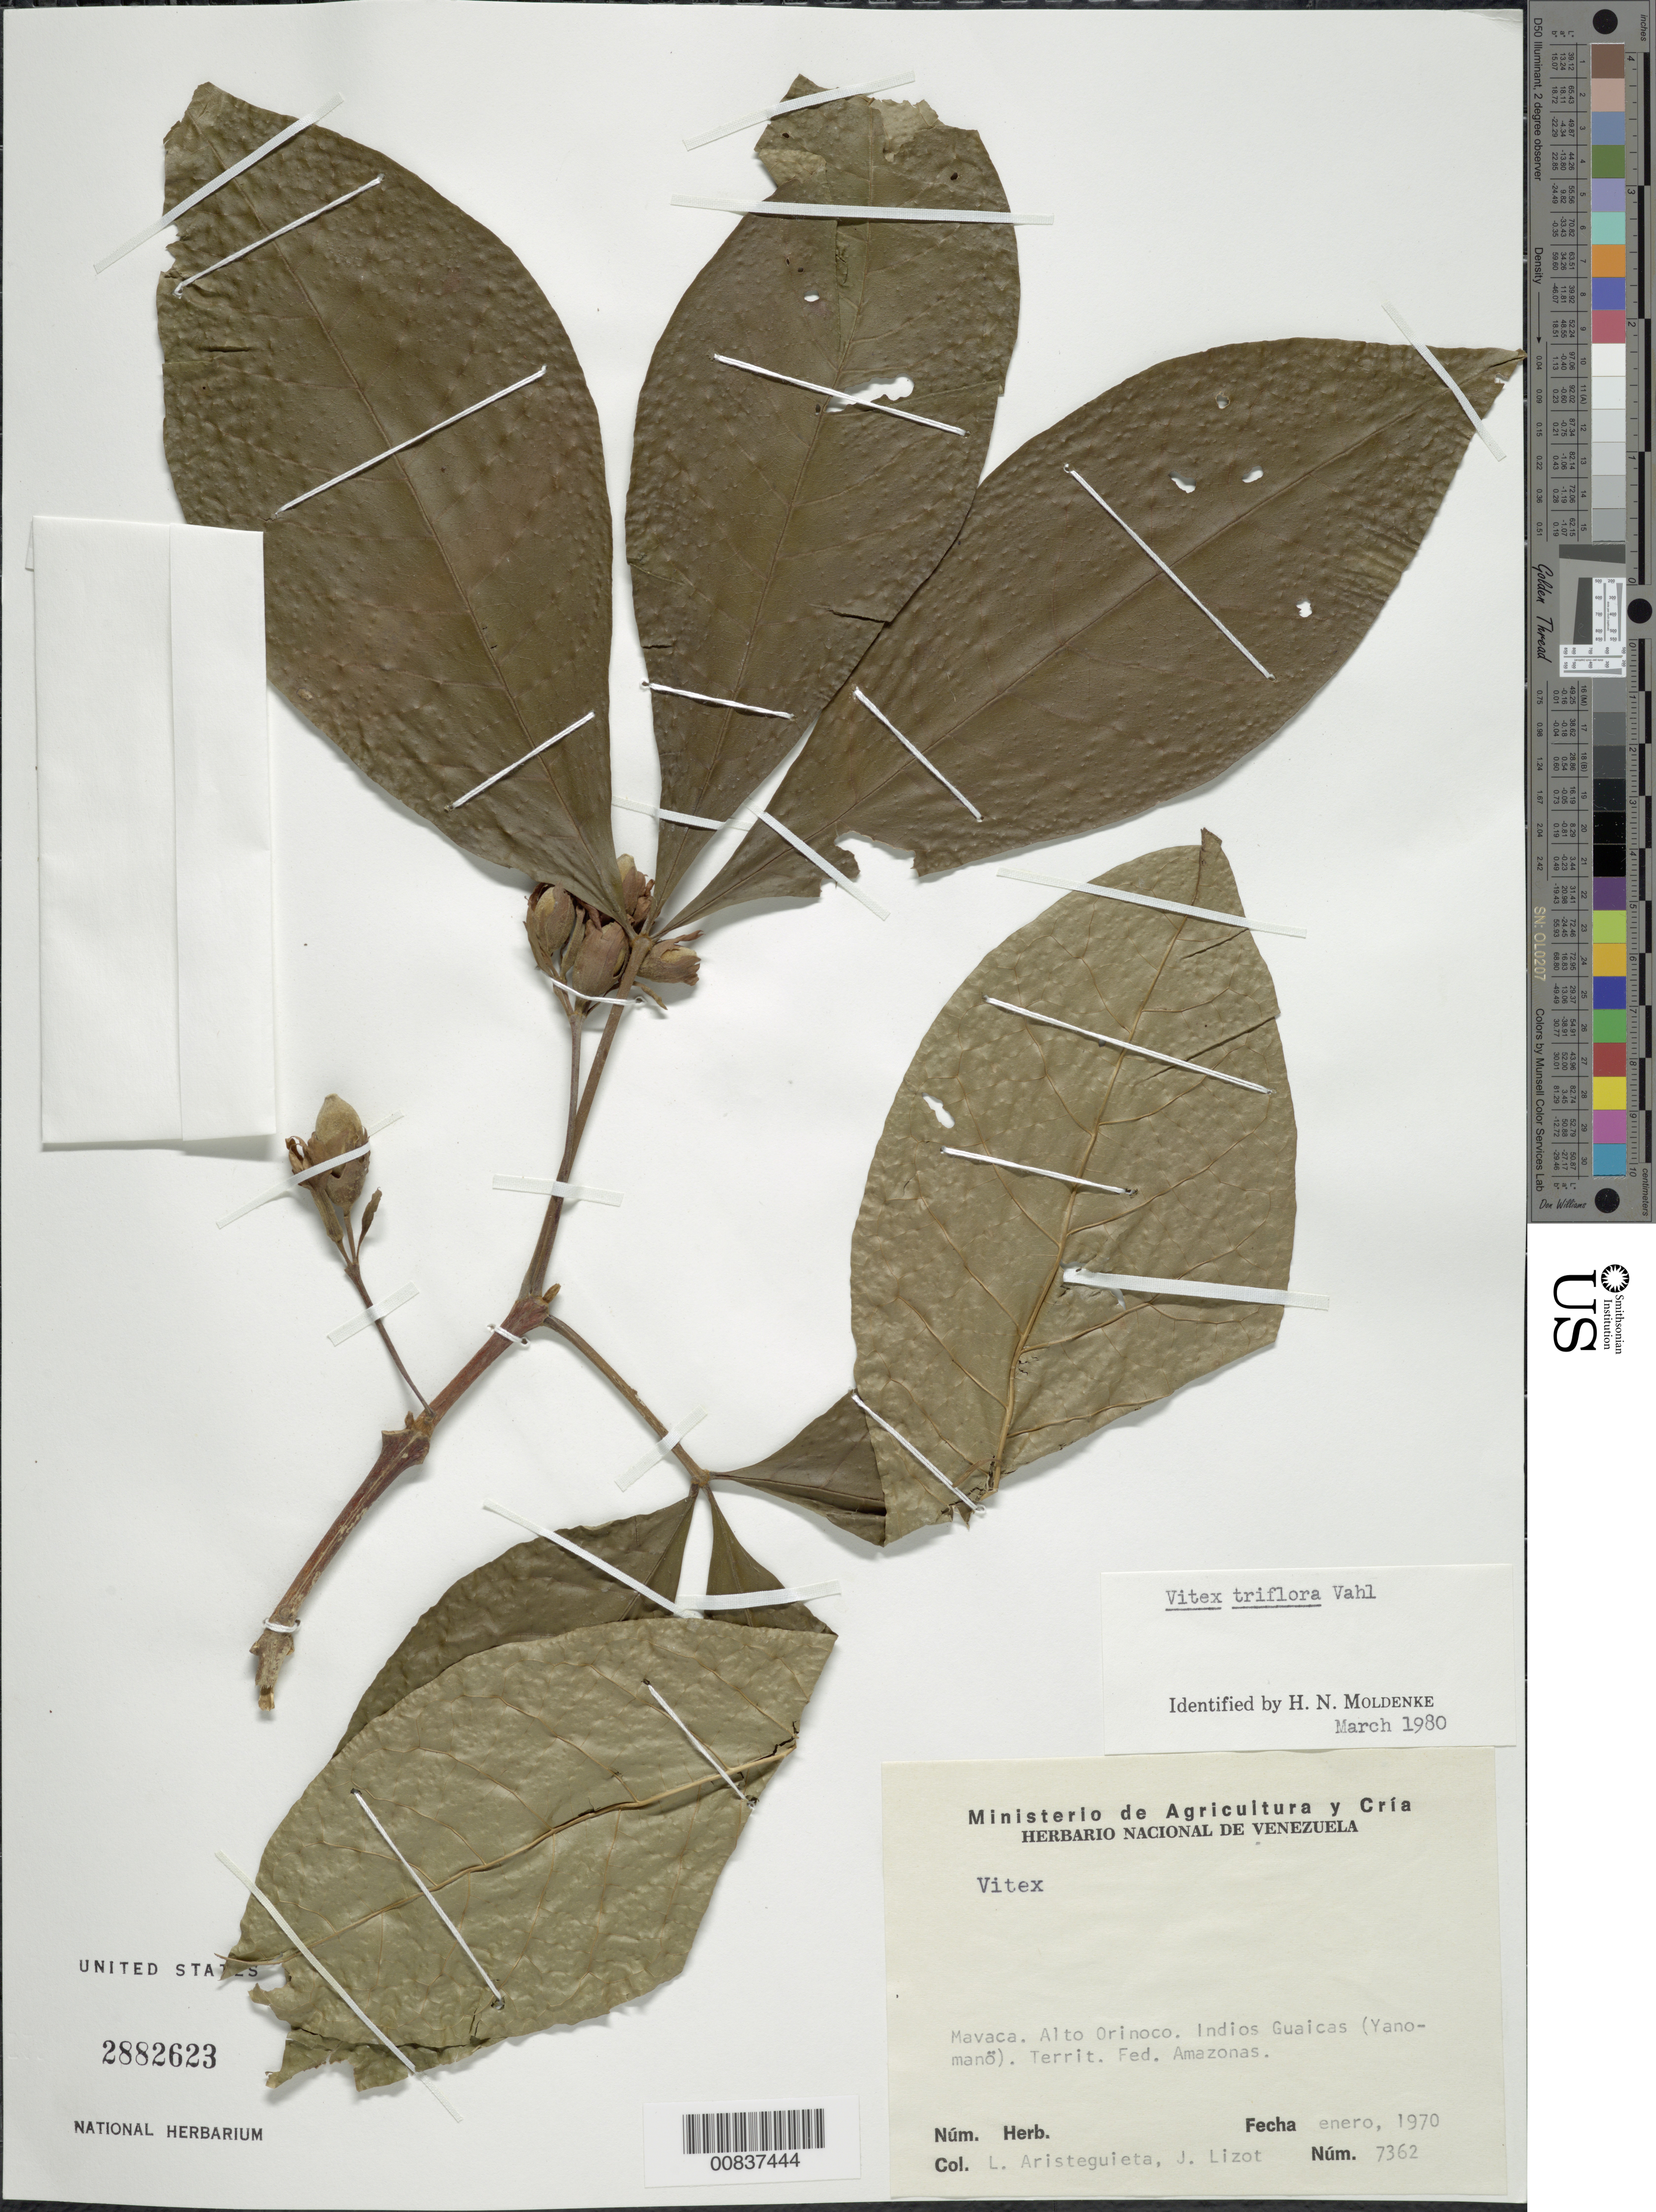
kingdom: Plantae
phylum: Tracheophyta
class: Magnoliopsida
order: Lamiales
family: Lamiaceae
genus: Vitex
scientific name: Vitex triflora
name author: Vahl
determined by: Moldenke, H. N.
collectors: L. Aristeguieta & J. Lizot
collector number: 7362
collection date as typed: Jan-70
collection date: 1970-01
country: Venezuela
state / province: Amazonas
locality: Mavaca, Alto Orinoco, Indios Guaicas (Yanomanö)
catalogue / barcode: US 2882623